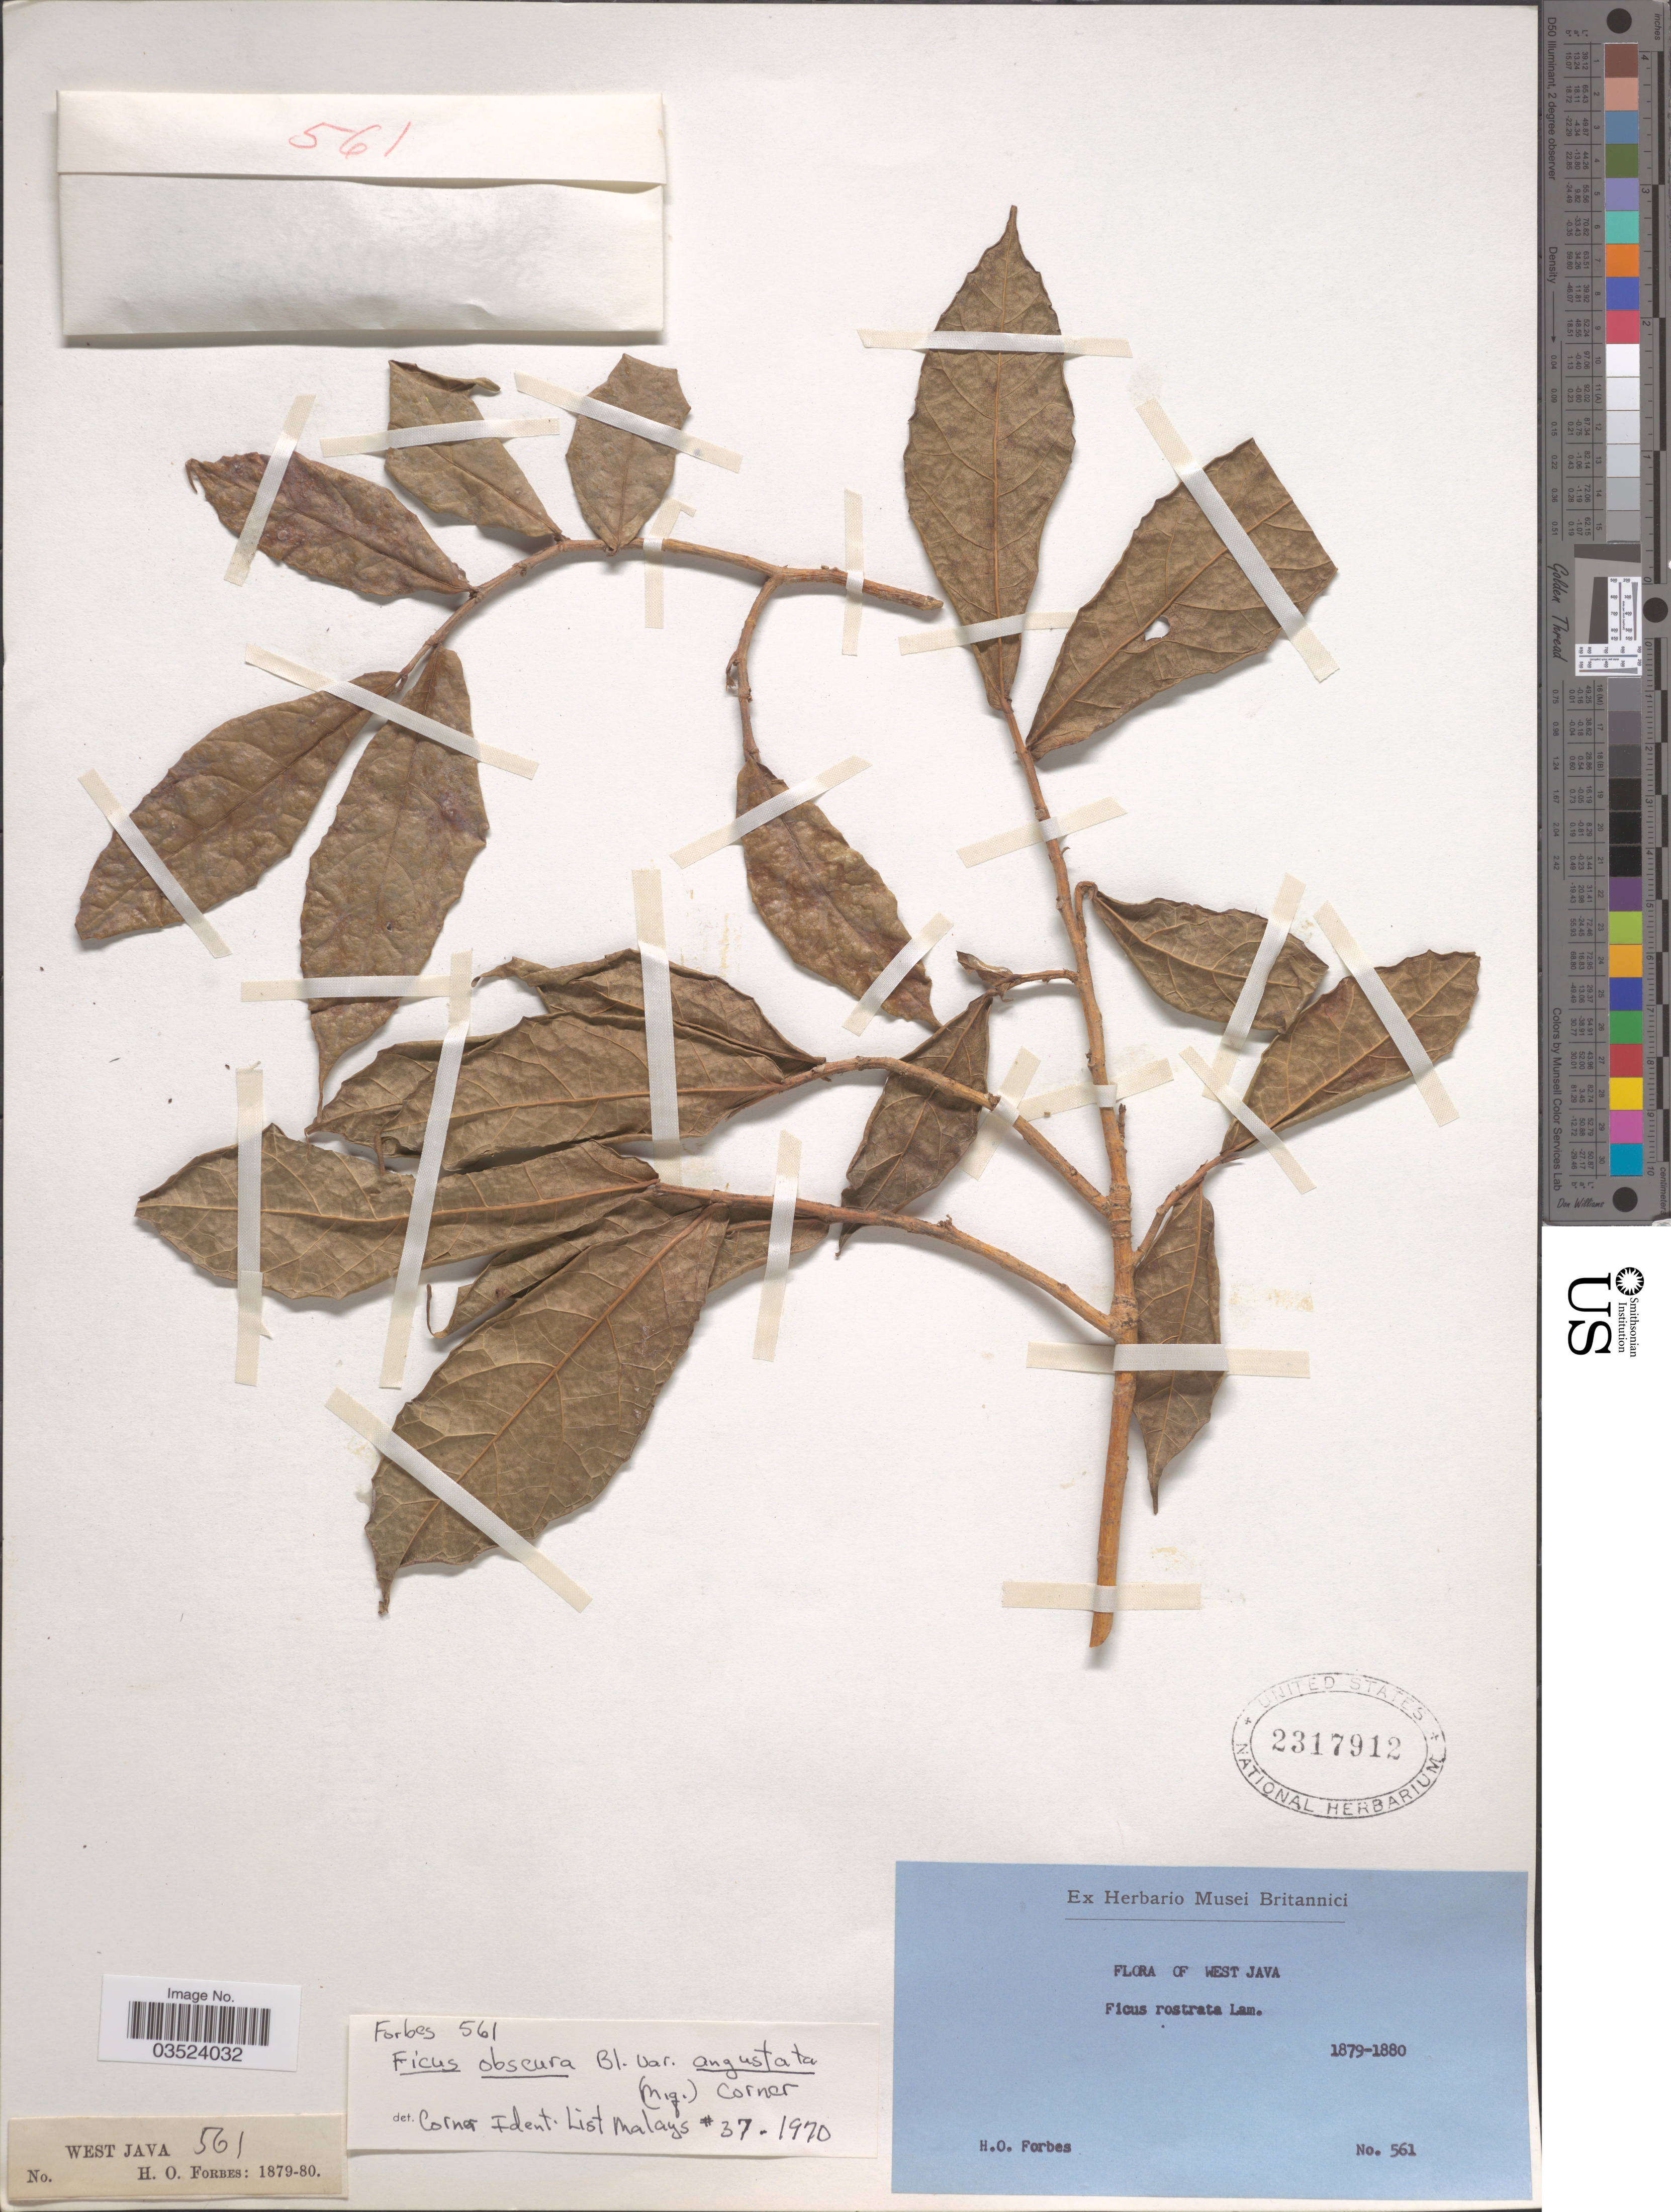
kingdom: Plantae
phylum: Tracheophyta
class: Magnoliopsida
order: Rosales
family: Moraceae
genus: Ficus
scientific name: Ficus obscura var. angustata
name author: (Miq.) Corner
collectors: H. O. Forbes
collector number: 561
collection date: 1879/1880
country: Indonesia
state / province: Java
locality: West Java.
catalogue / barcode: US 2317912